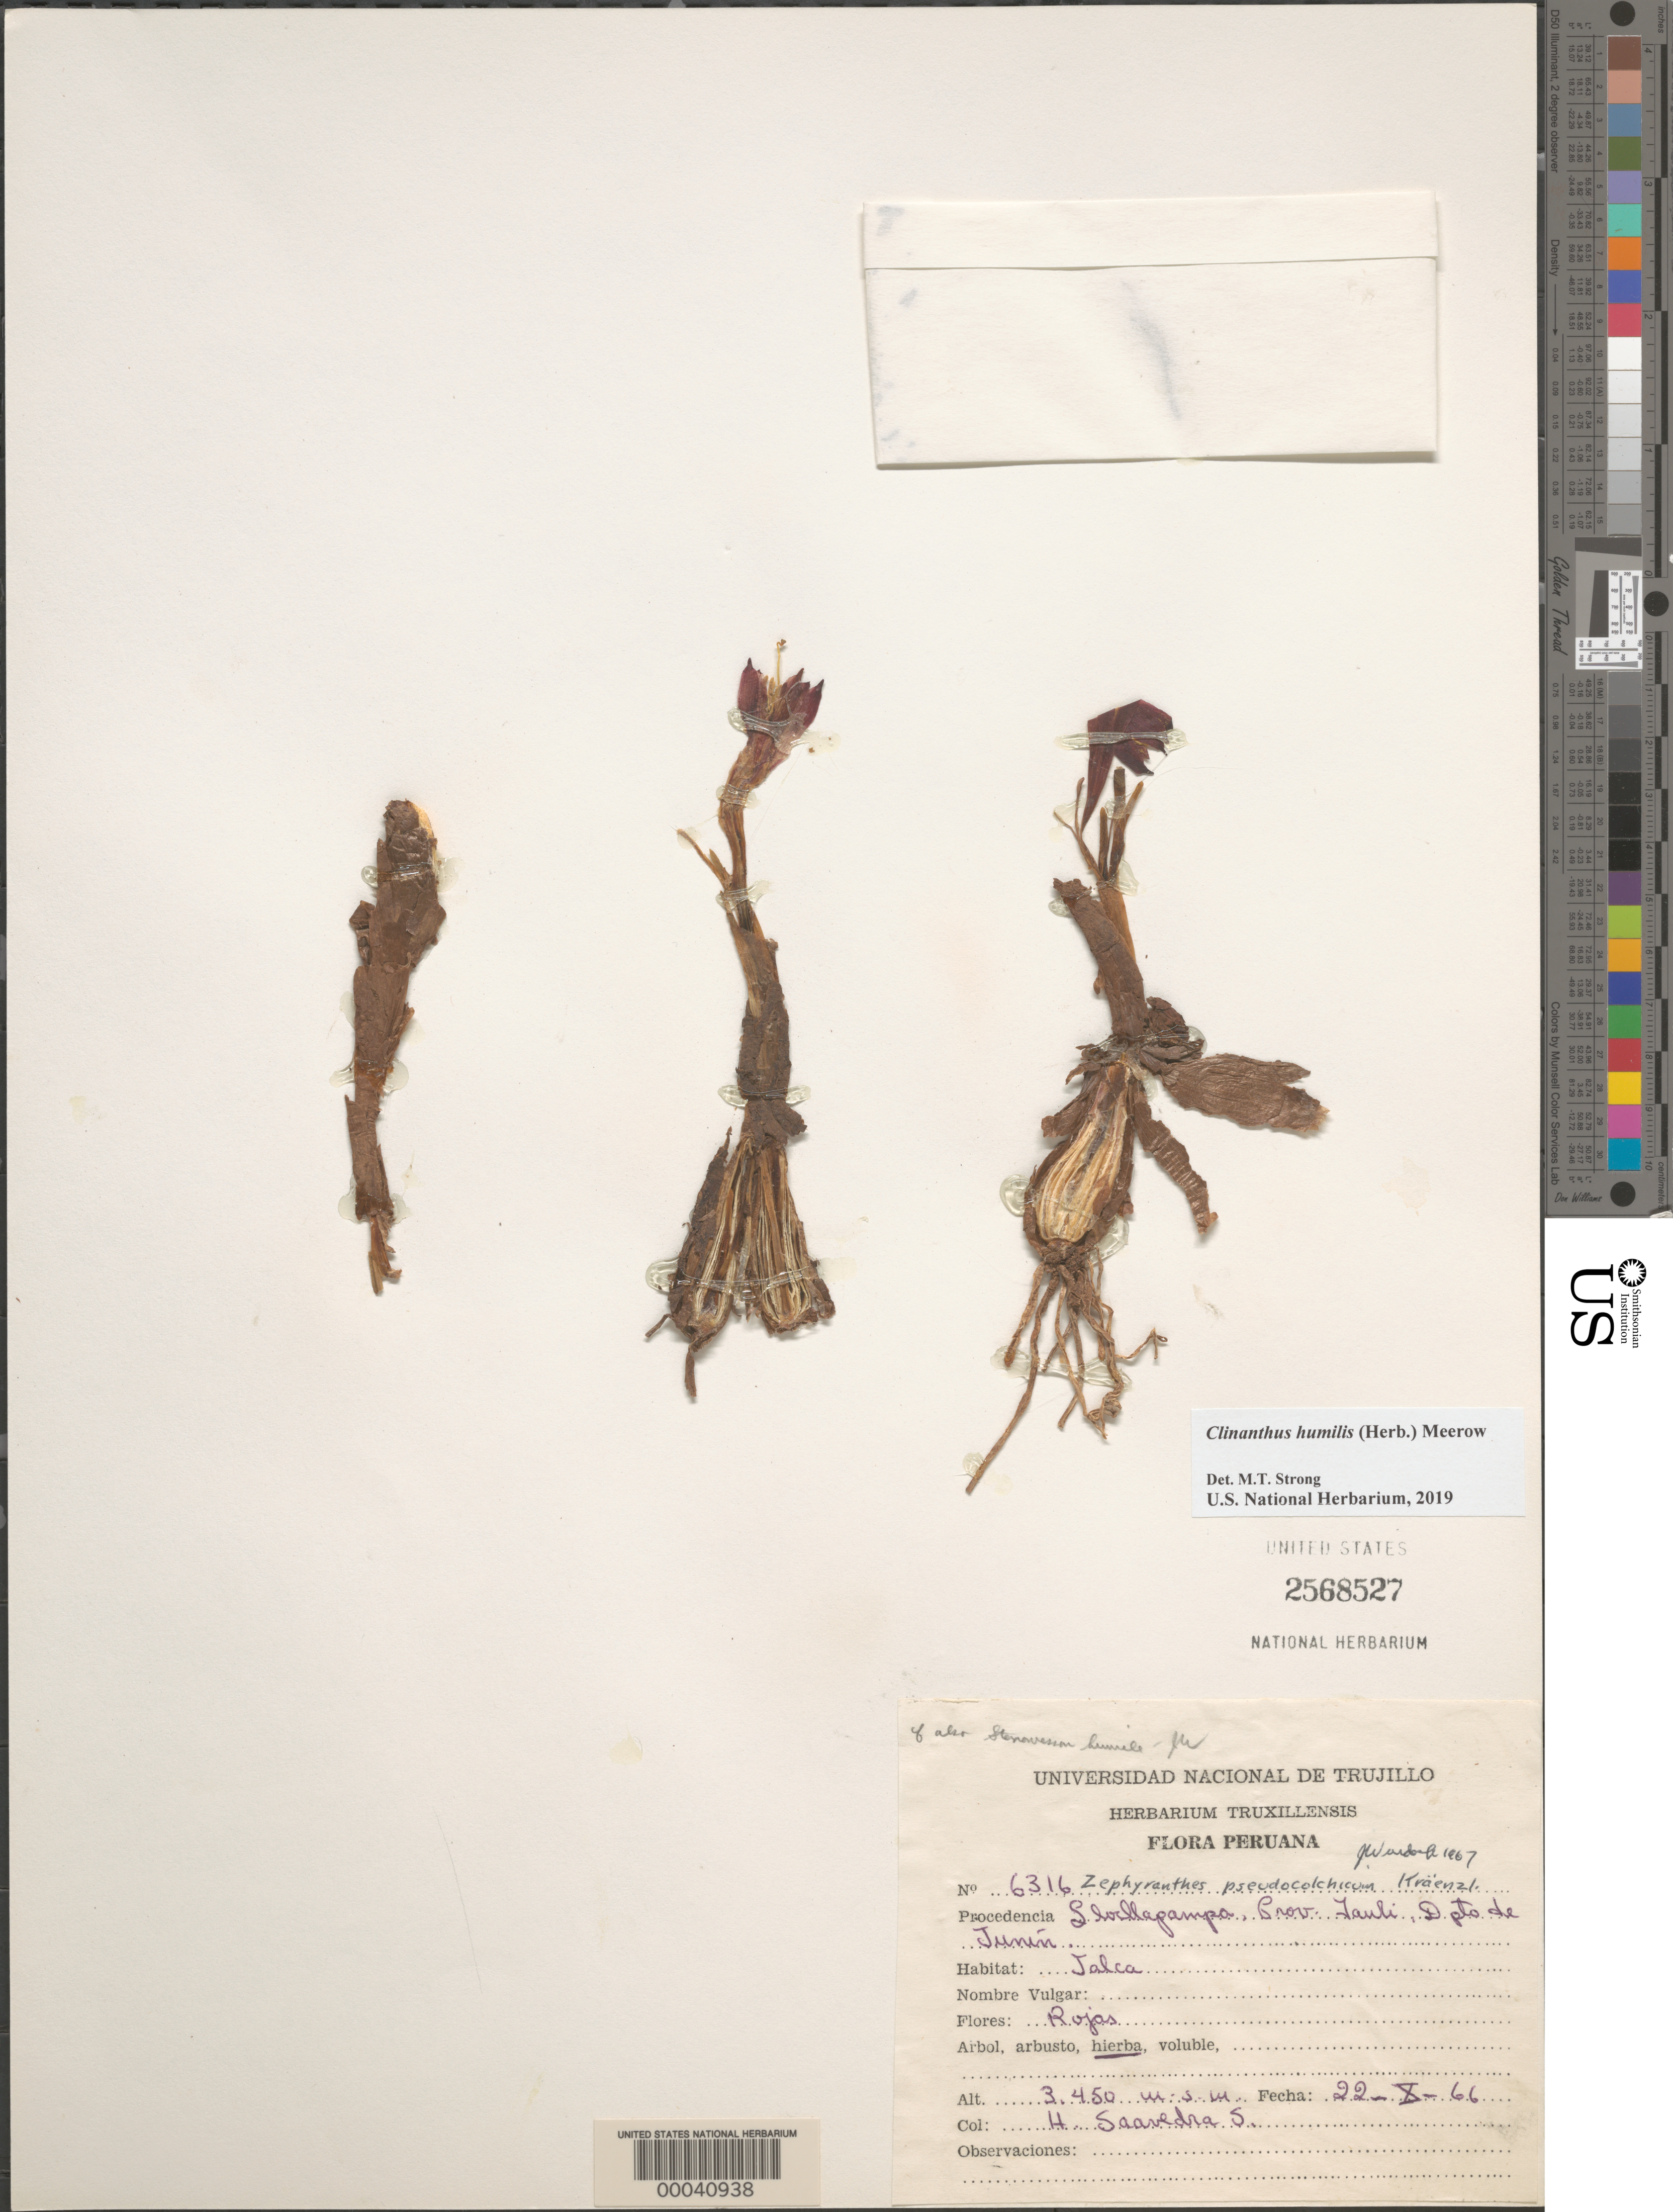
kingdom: Plantae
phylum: Tracheophyta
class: Liliopsida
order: Asparagales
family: Amaryllidaceae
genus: Clinanthus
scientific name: Clinanthus humilis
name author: (Herb.) Meerow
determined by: Strong, Mark T., (BOT), Smithsonian Institution - National Museum of Natural History (UNITED STATES)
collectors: H. Saavedra S.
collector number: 6316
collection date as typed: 22 Oct 1966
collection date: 1966-10-22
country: Peru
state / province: Junín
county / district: Yauli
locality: Tauli [?] Prov., Slodlapampa [?]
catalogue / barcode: US 2568527